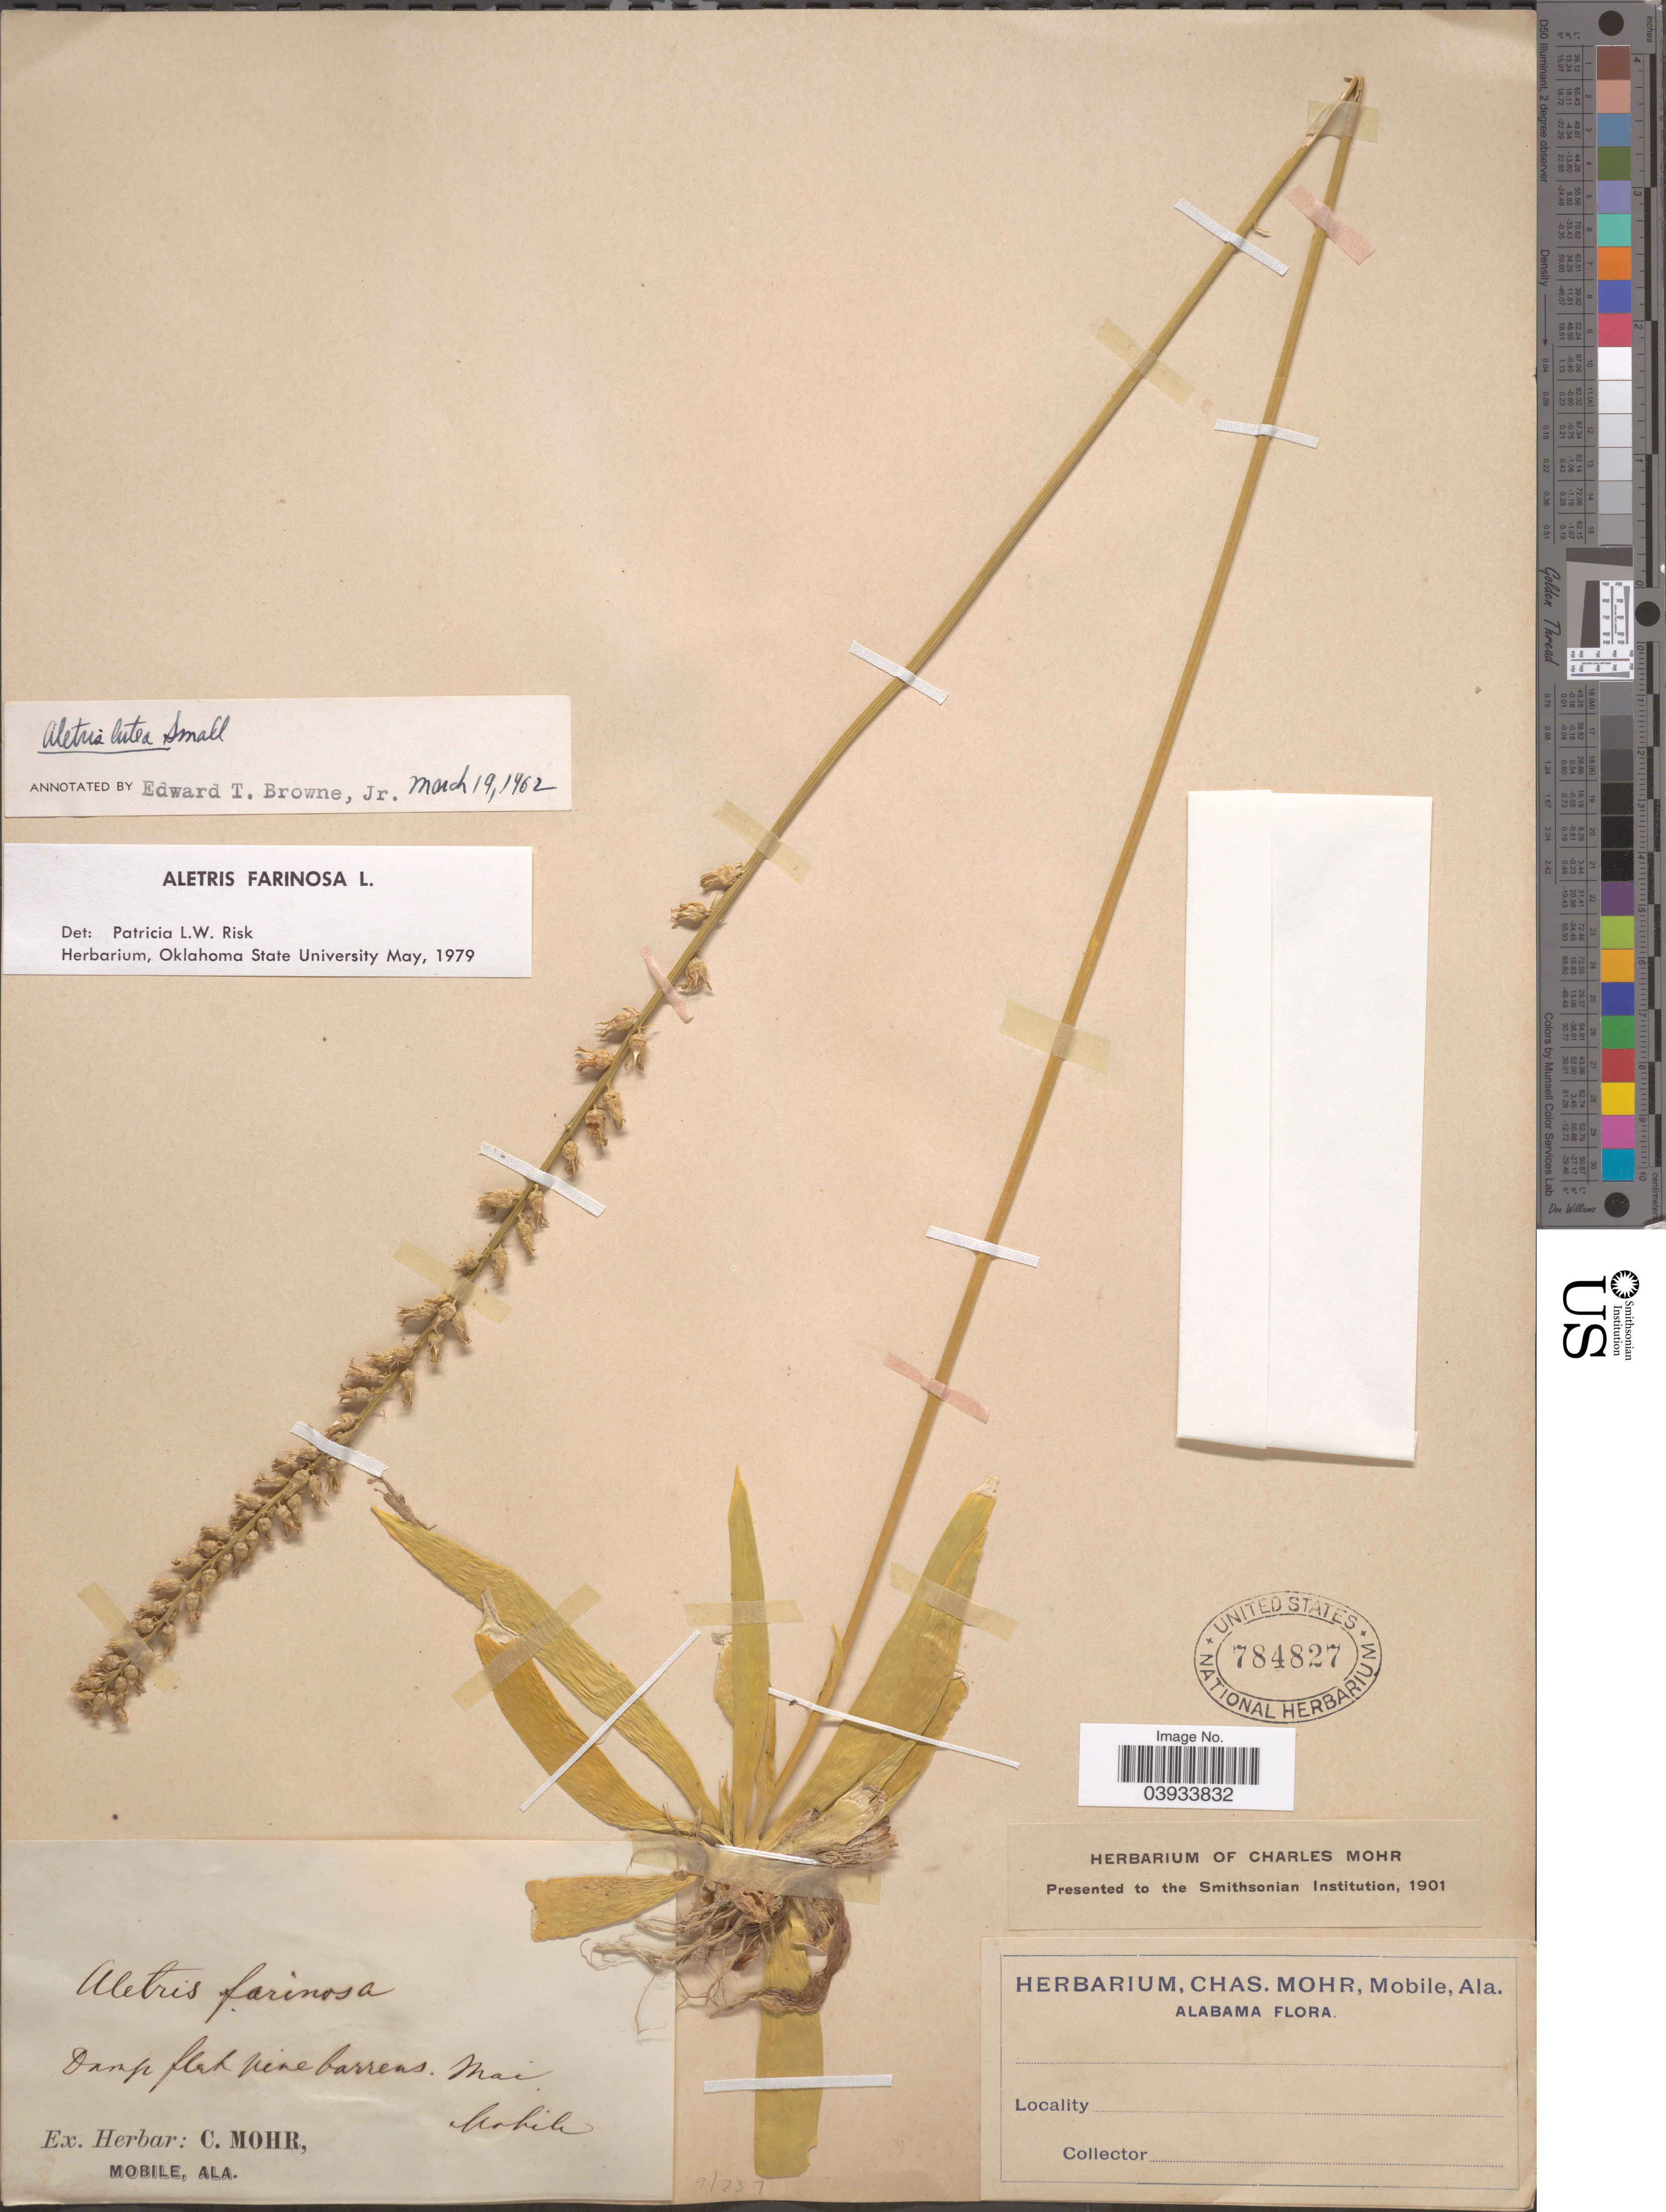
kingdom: Plantae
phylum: Tracheophyta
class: Liliopsida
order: Dioscoreales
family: Nartheciaceae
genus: Aletris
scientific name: Aletris farinosa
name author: L.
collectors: ex herb. C. Mohr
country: United States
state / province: Alabama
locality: Mobile.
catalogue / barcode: US 784827